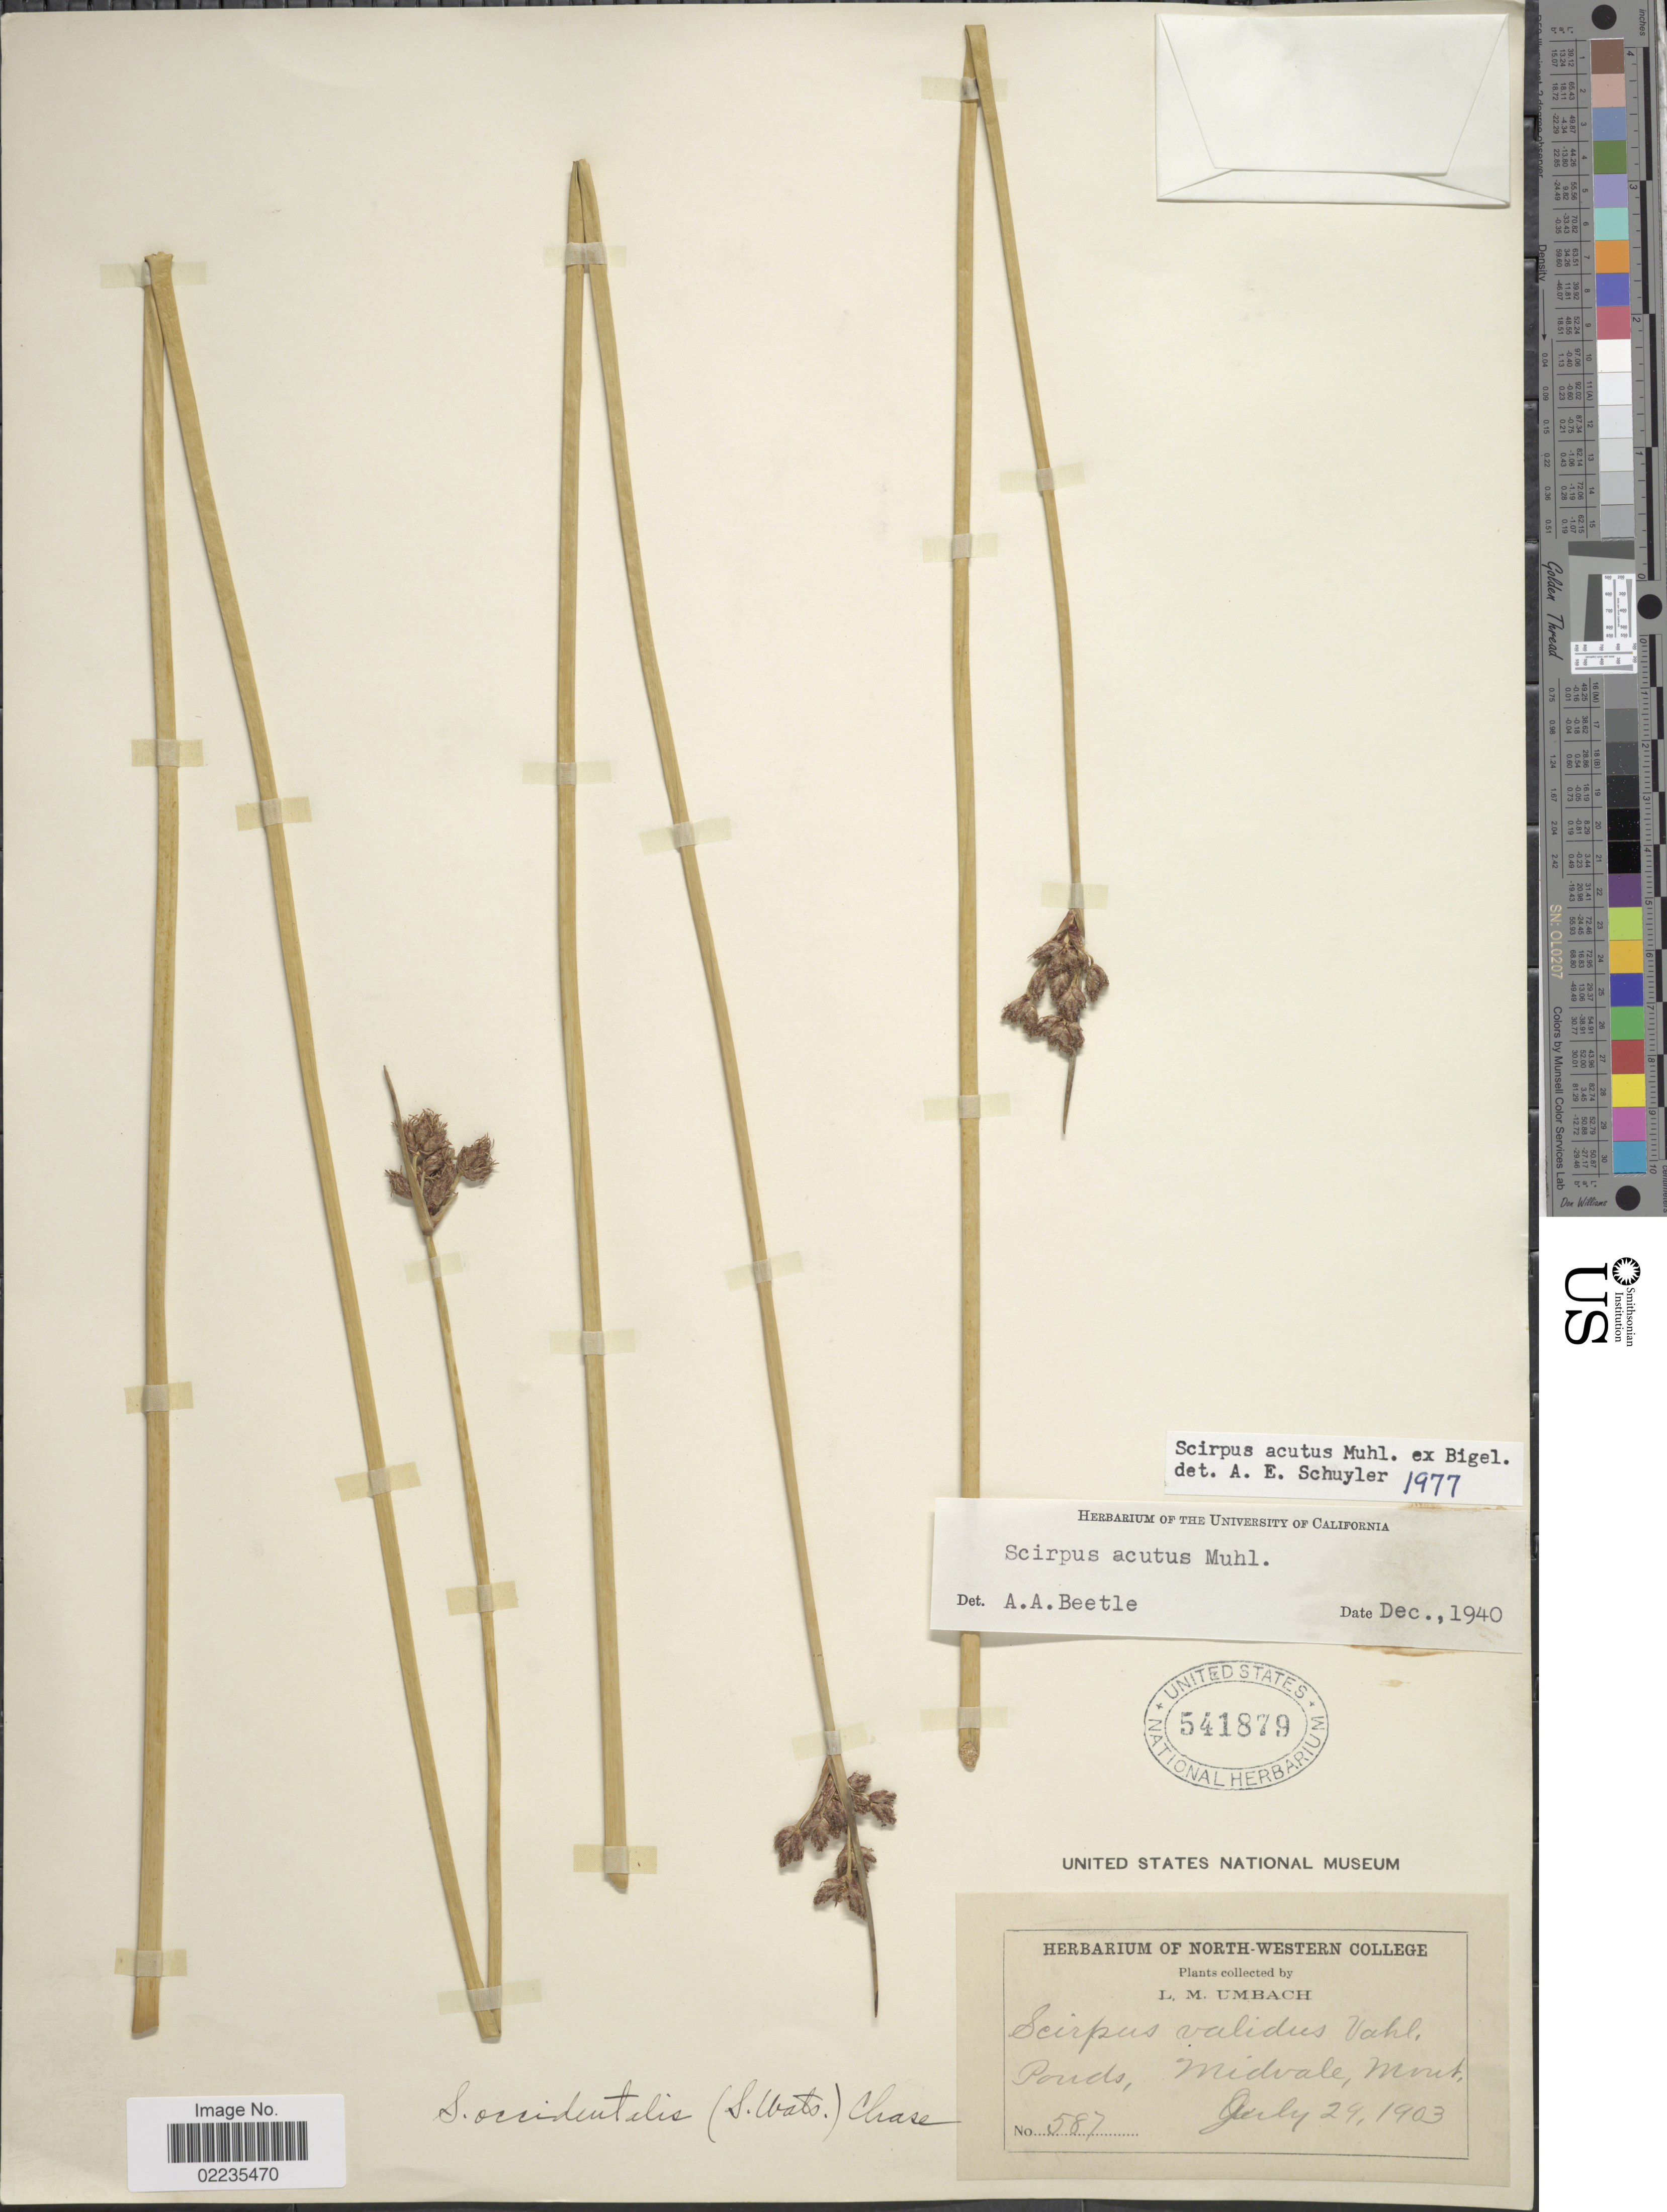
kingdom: Plantae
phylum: Tracheophyta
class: Liliopsida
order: Poales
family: Cyperaceae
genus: Schoenoplectus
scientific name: Schoenoplectus acutus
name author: (Muhl. ex Bigelow) Á. Löve & D. Löve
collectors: L. M. Umbach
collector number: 587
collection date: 1903-07-24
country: United States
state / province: Montana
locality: Midvale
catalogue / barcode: US 541879